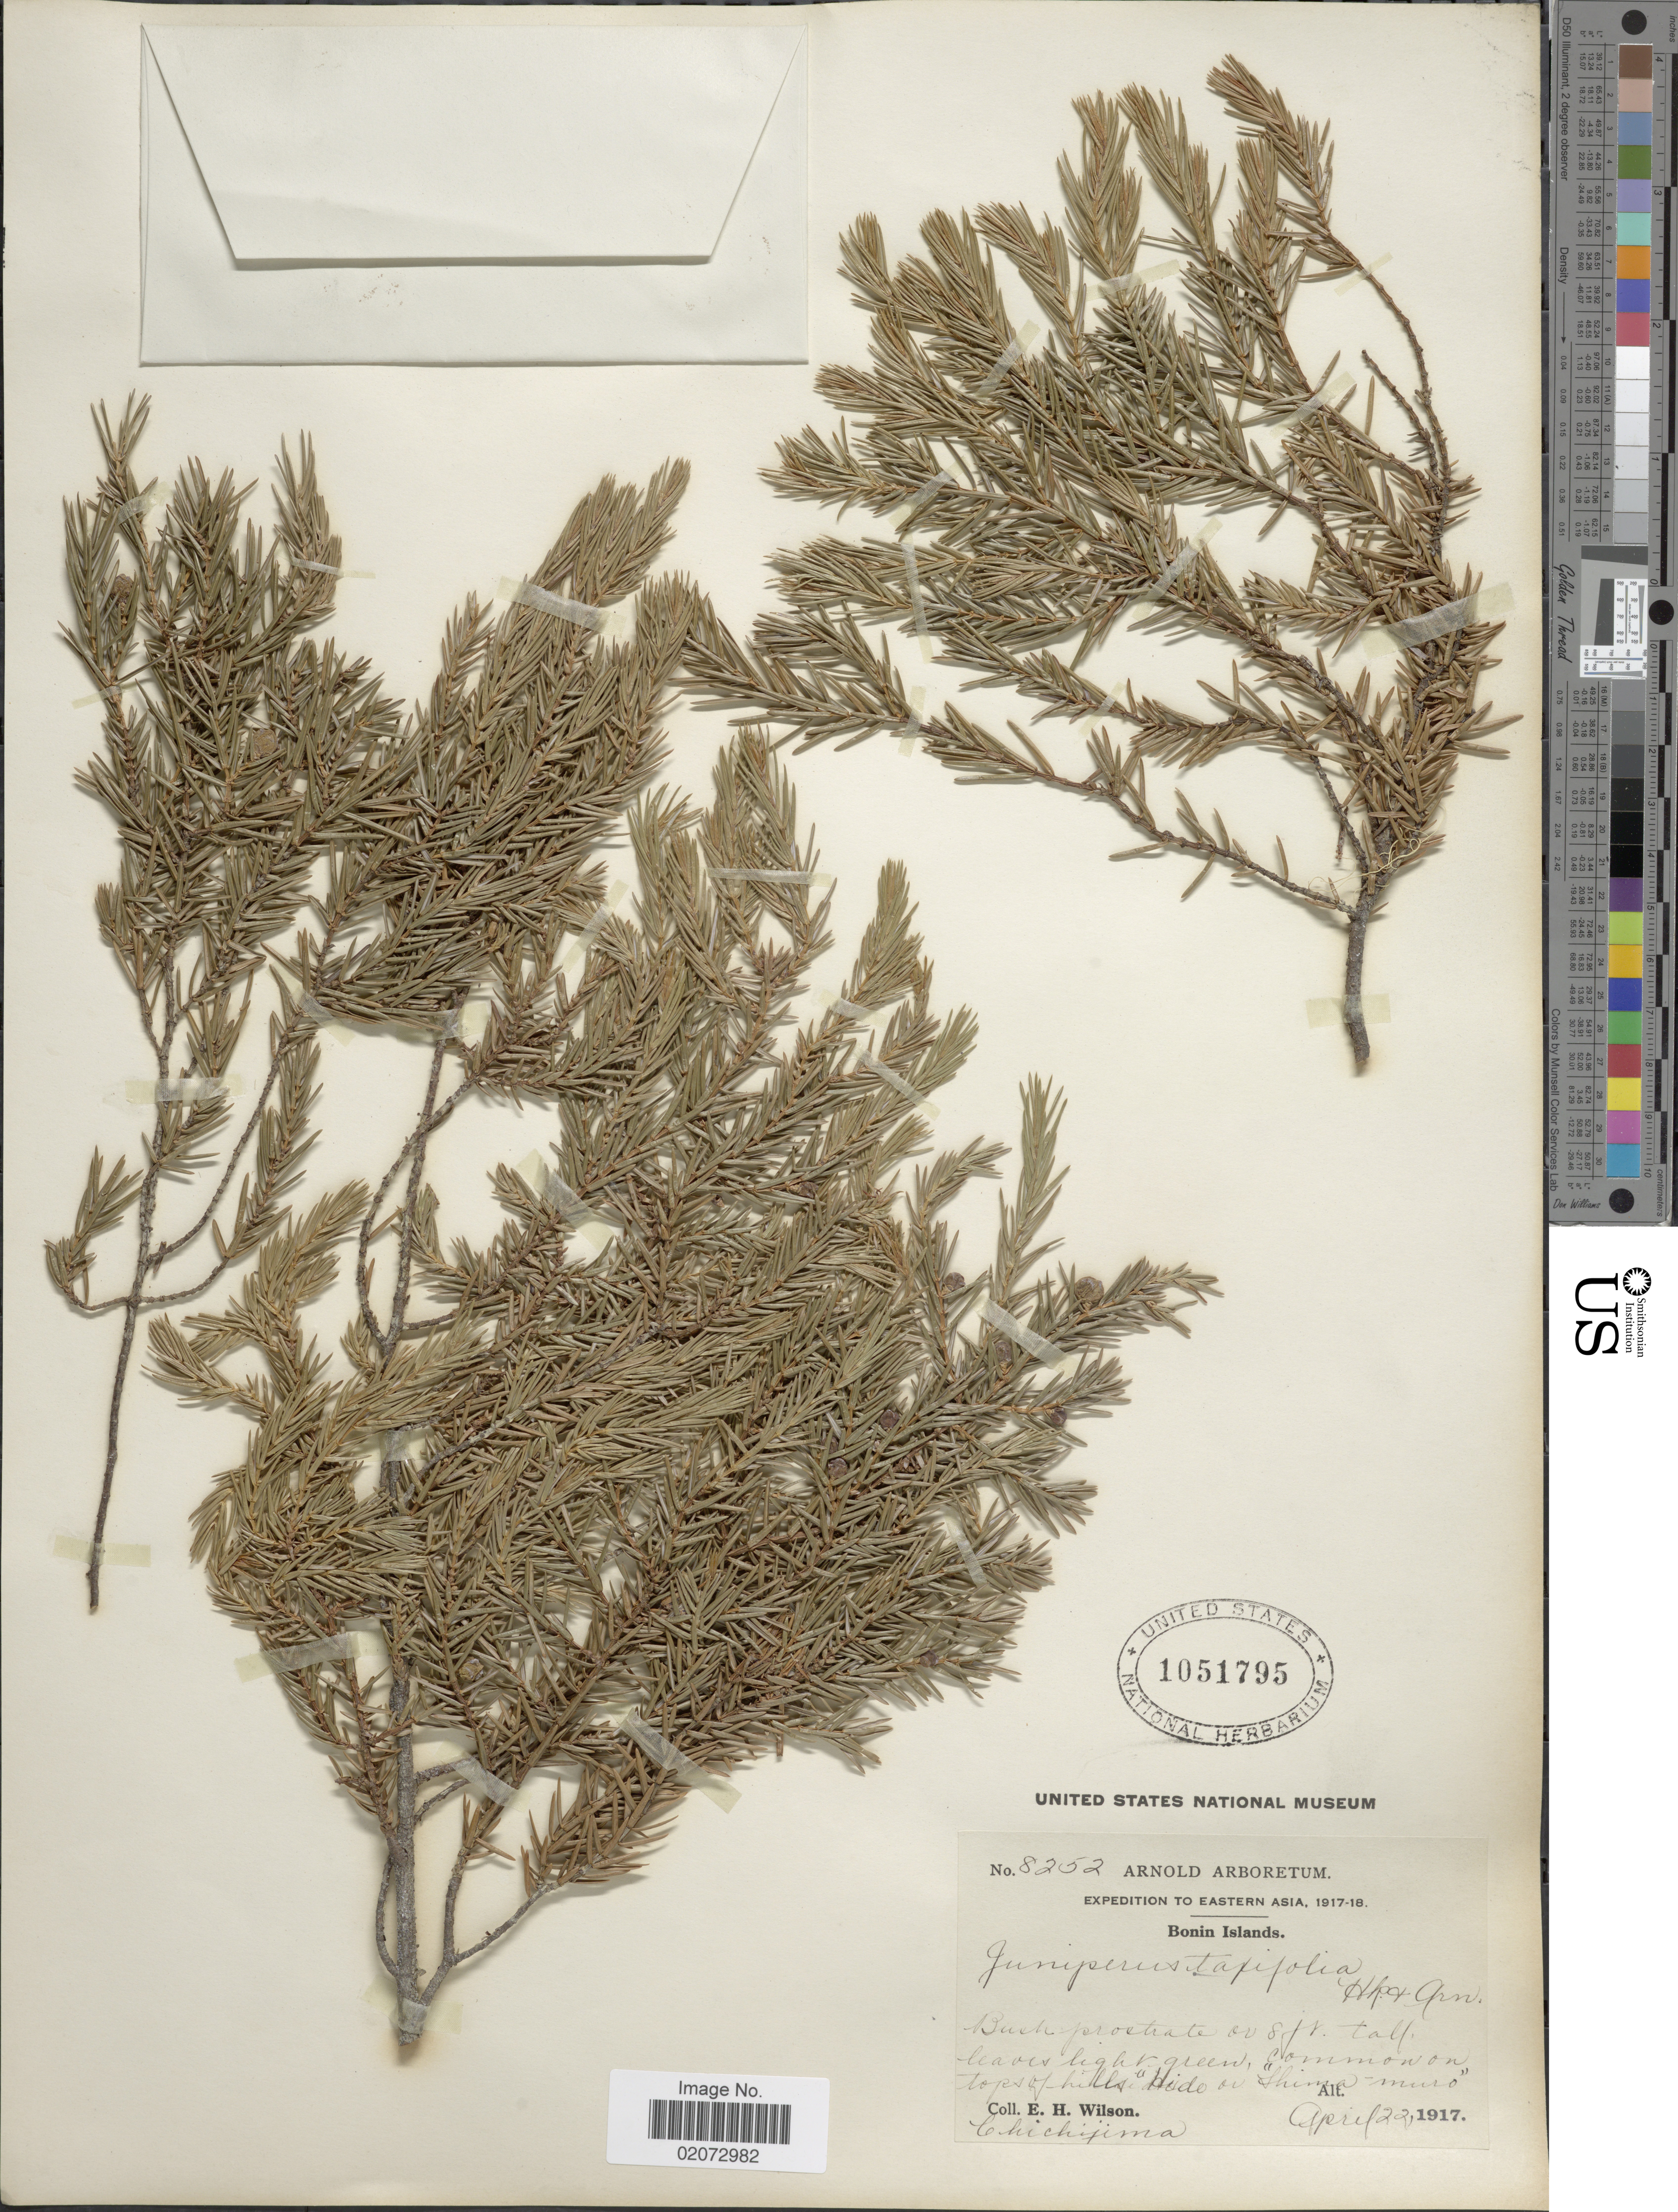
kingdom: Plantae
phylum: Tracheophyta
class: Pinopsida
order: Pinales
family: Cupressaceae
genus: Juniperus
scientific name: Juniperus taxifolia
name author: Hook. & Arn.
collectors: E. Wilson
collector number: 8252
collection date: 1917-04-22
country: Japan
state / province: Tokyo, Federal City of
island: Bonin Islands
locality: Eastern Asia. Bonin Islands. Tops of hills, Heido or Shima-muro. Chichijima.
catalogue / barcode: US 1051795